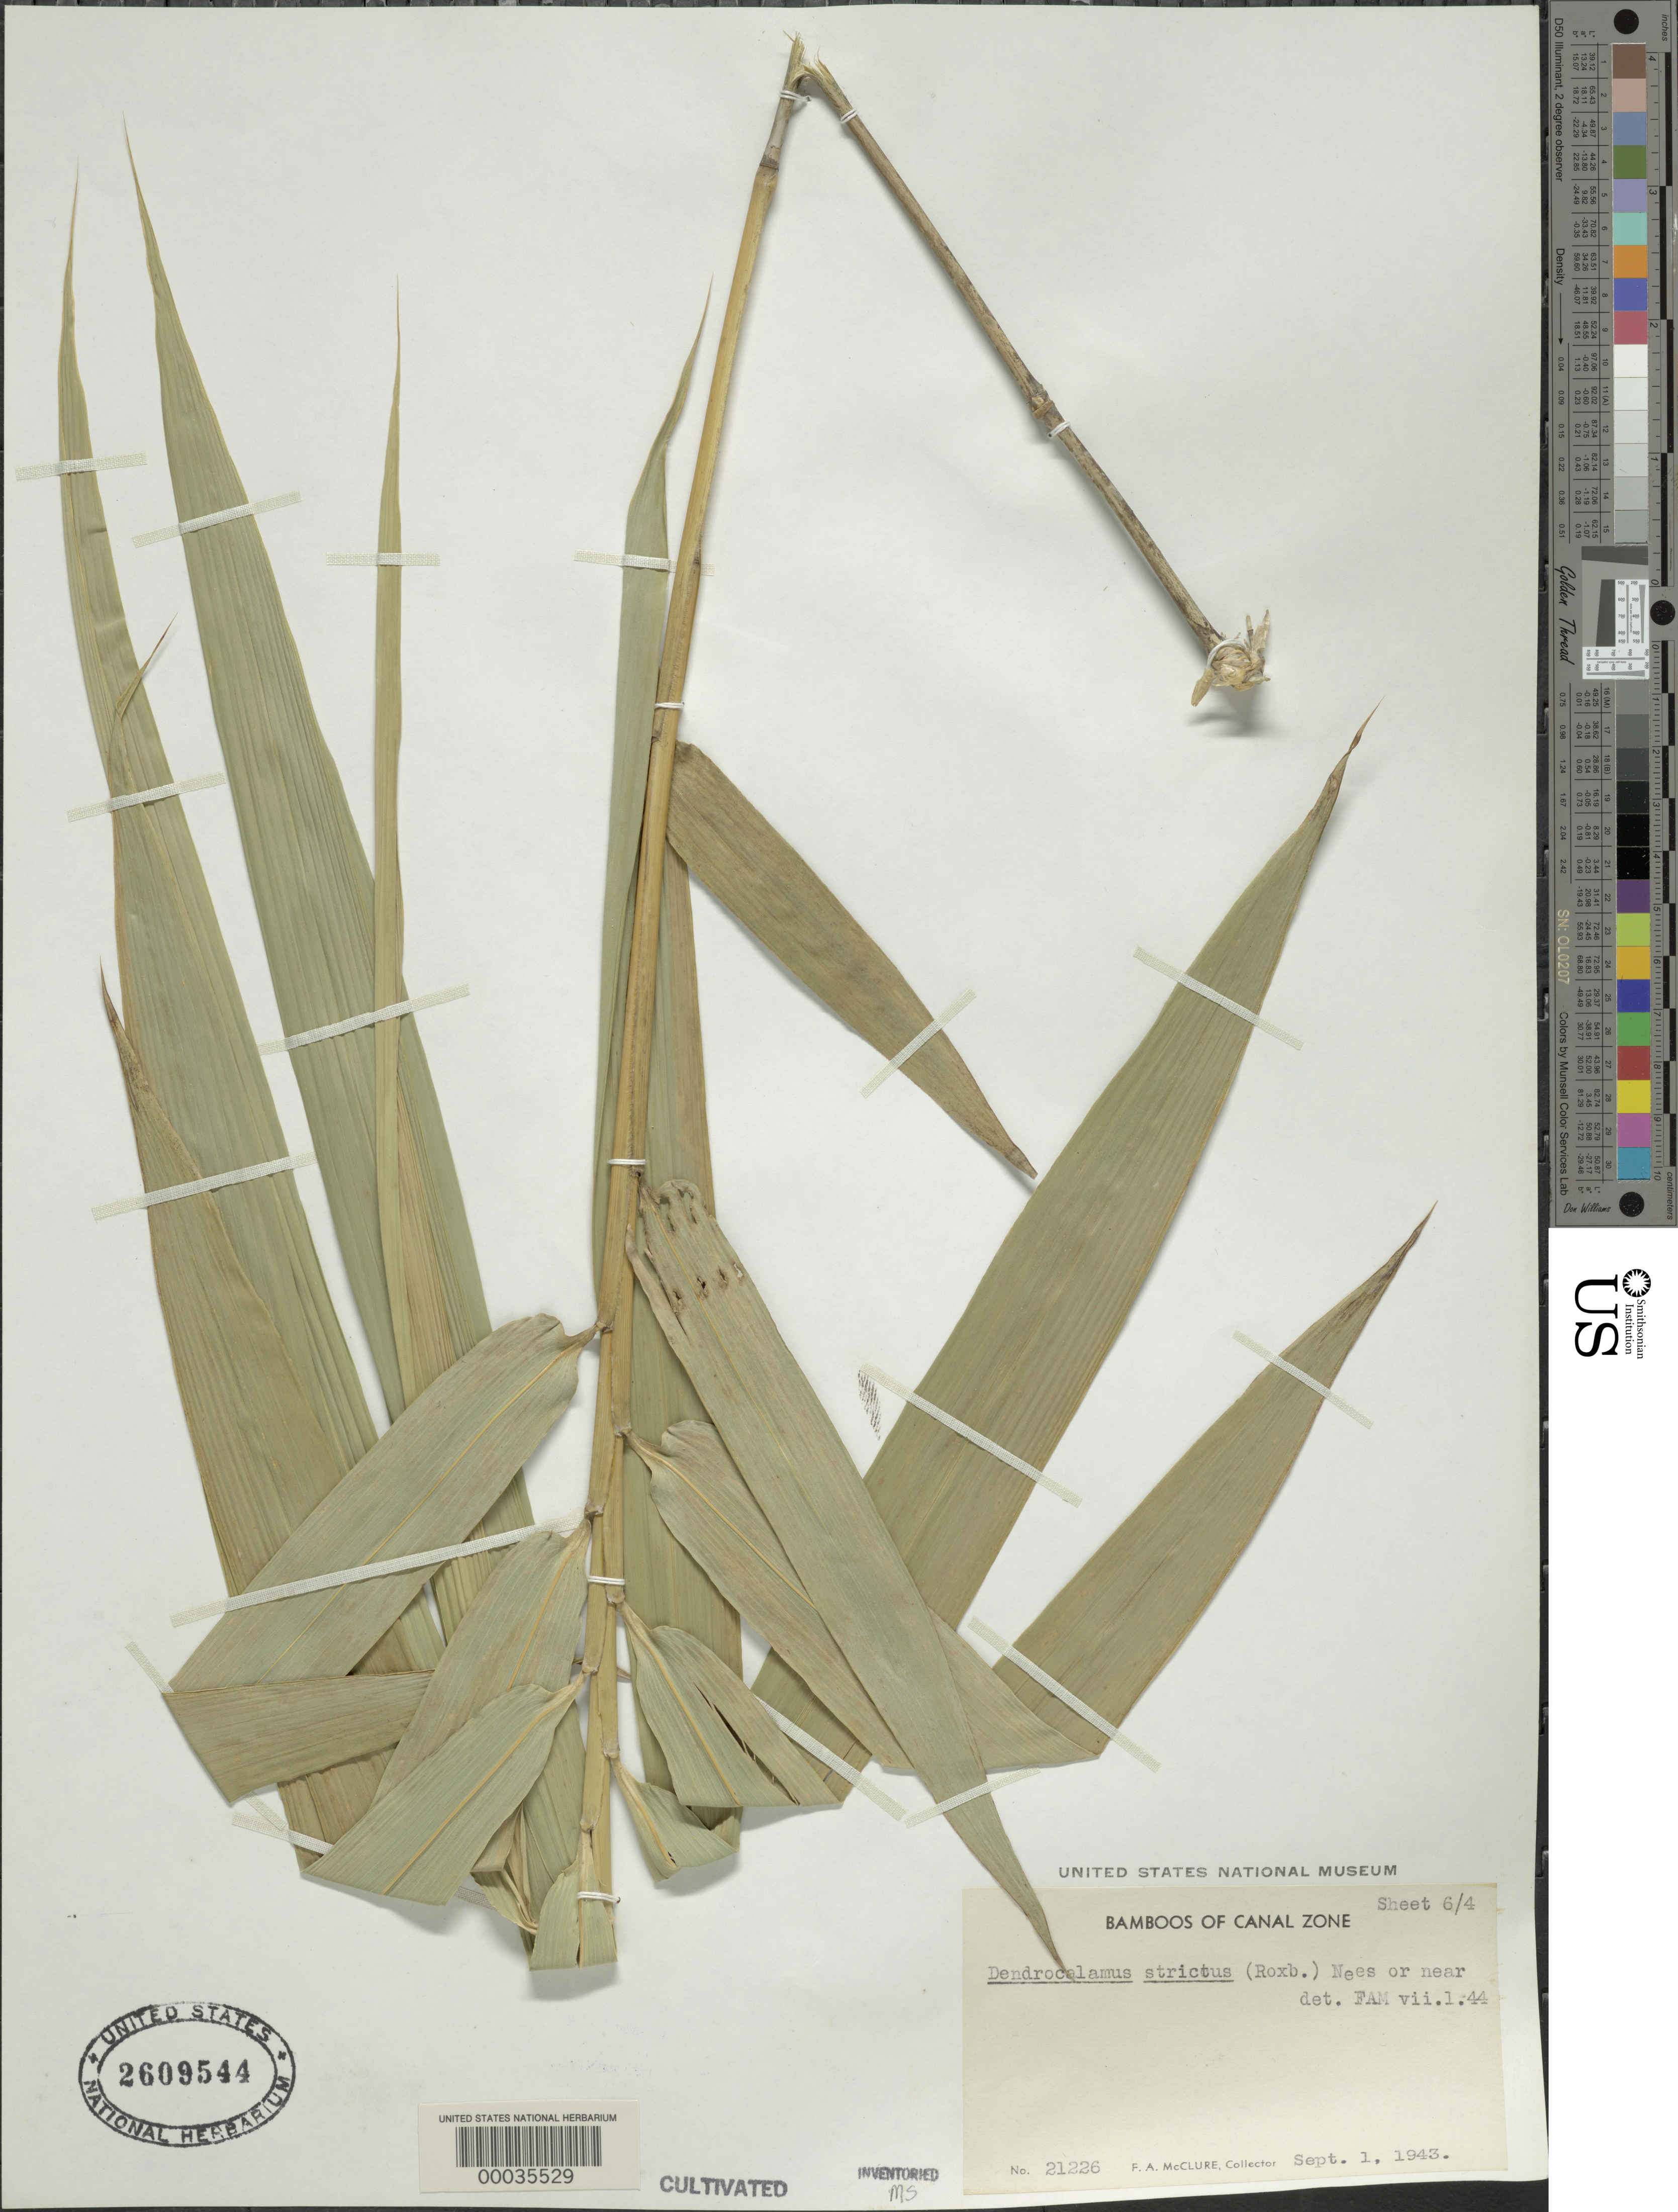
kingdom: Plantae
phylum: Tracheophyta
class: Liliopsida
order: Poales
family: Poaceae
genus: Dendrocalamus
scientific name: Dendrocalamus strictus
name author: (Roxb.) Nees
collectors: F. A. McClure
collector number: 21226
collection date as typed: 01 Sep 1943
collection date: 1943-09-01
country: Panama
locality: Esperimental Garden-summit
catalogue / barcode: US 2609544